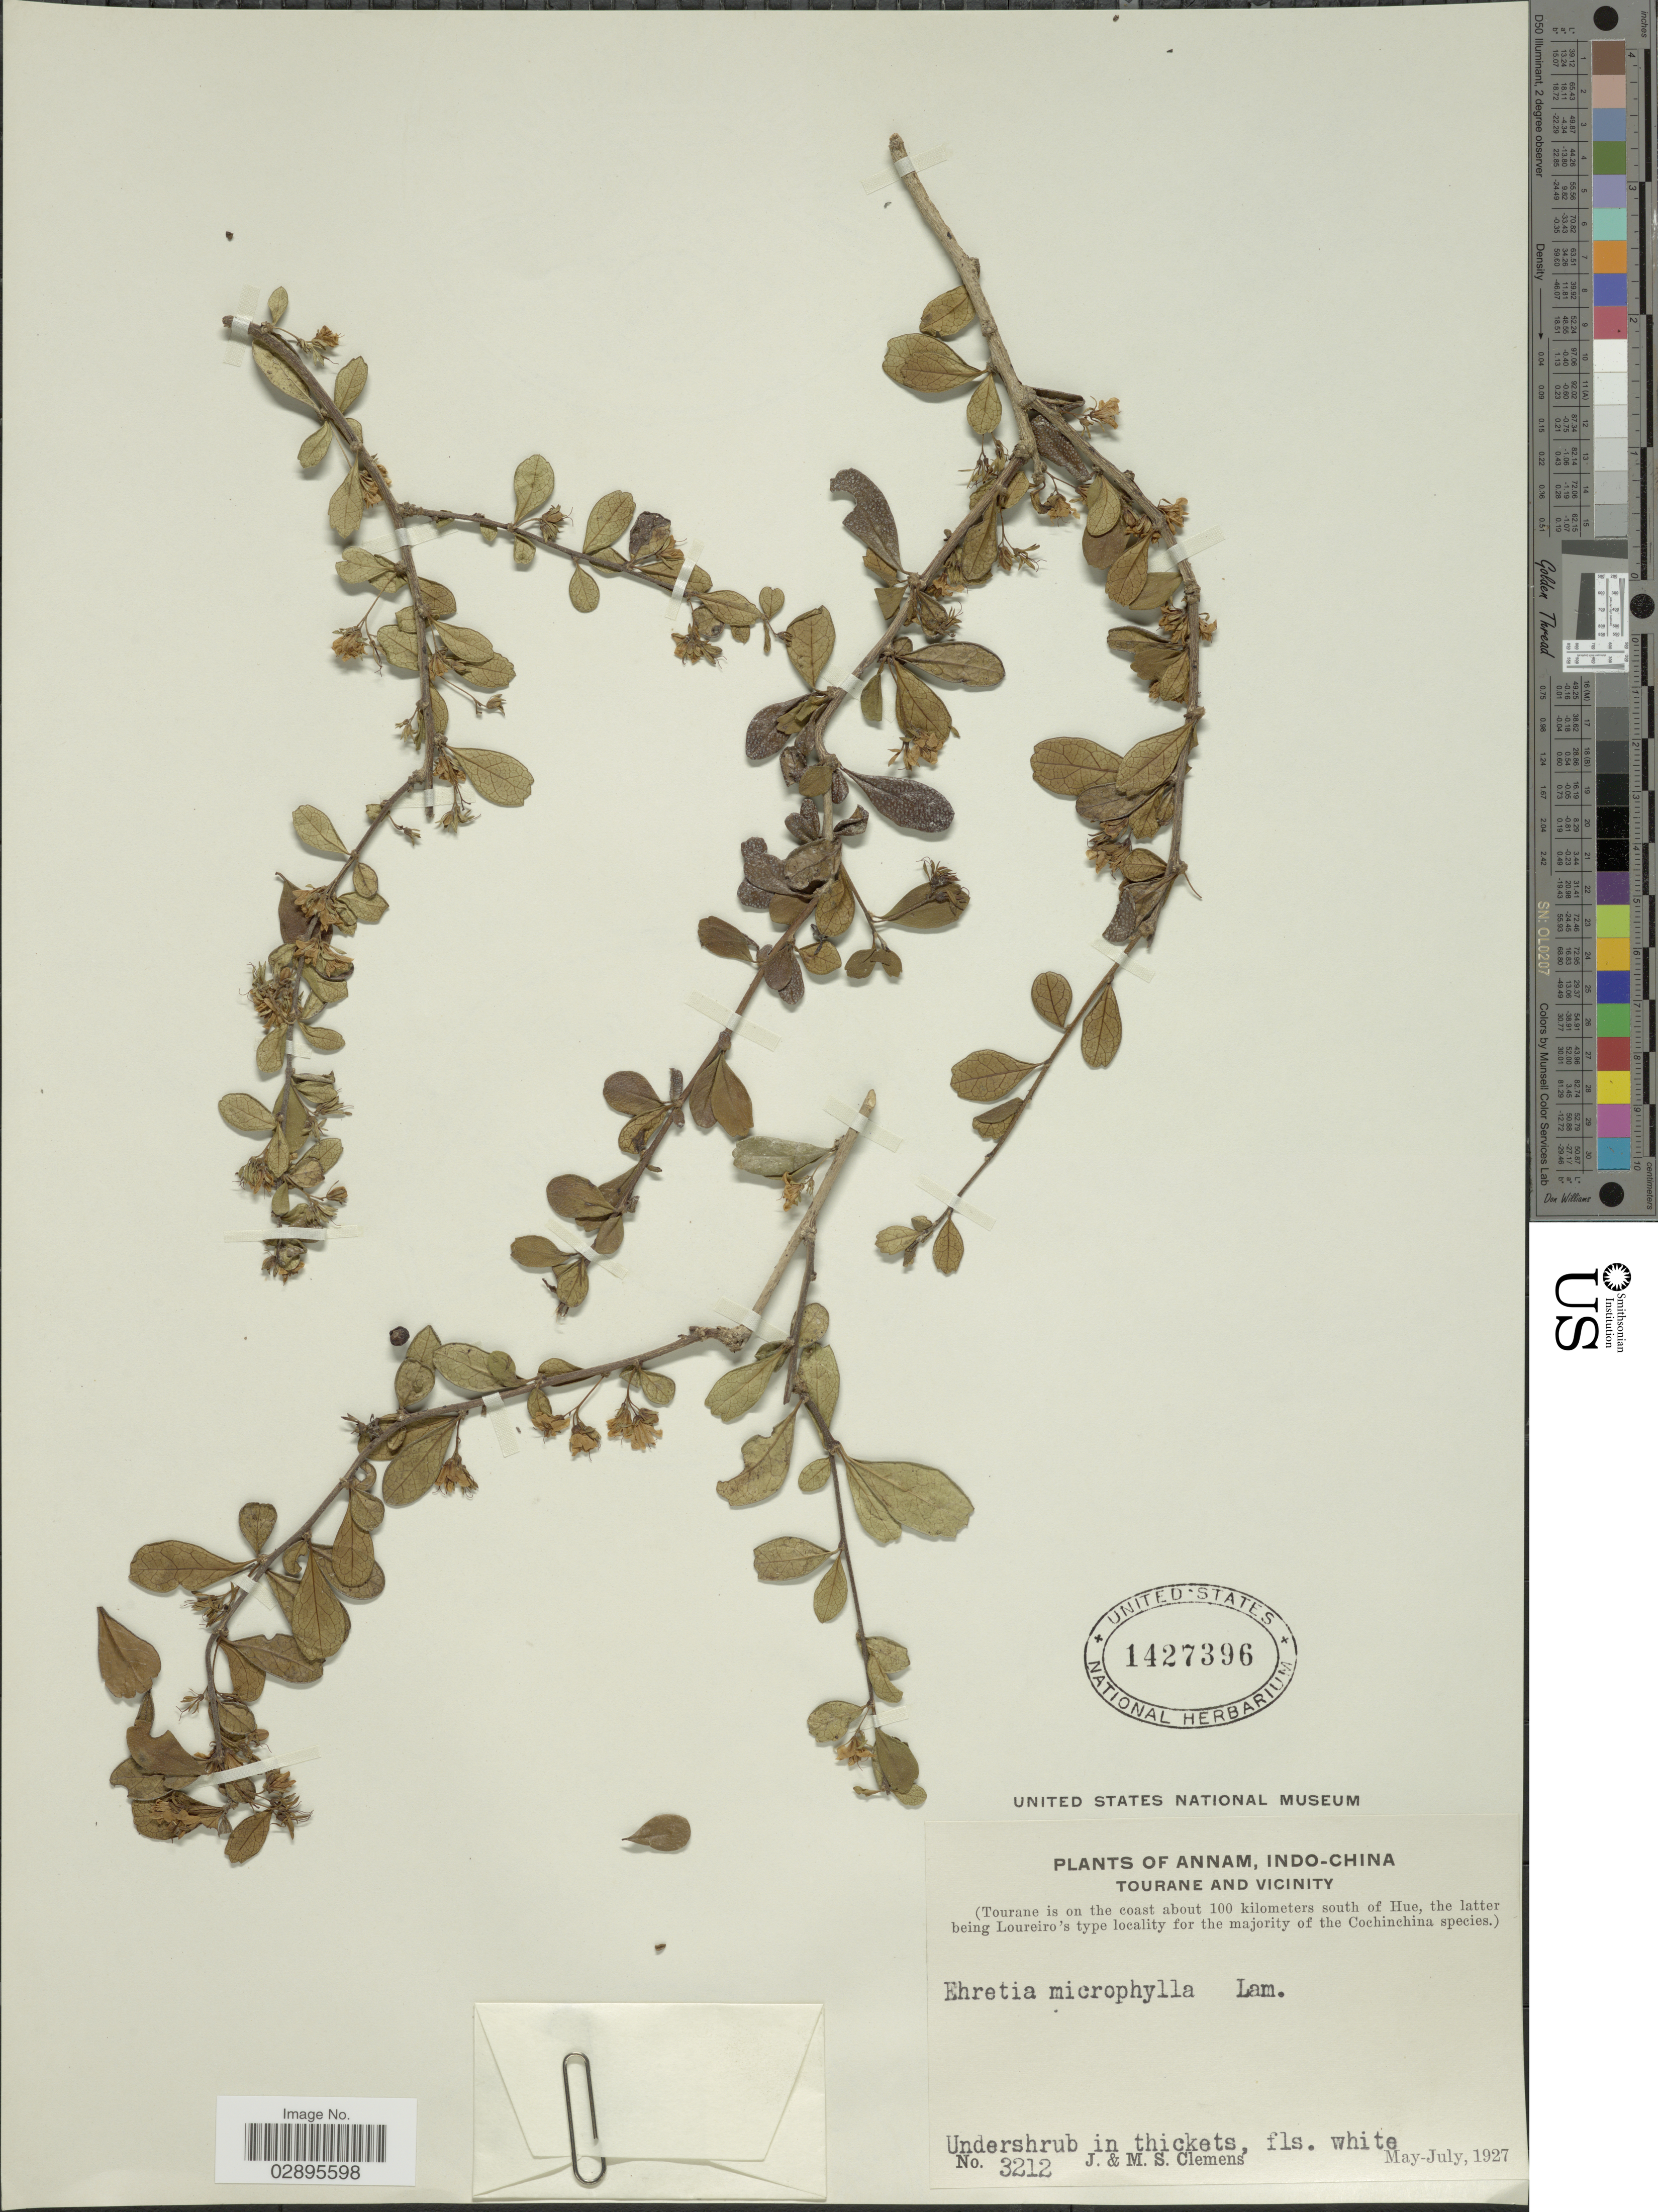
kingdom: Plantae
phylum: Tracheophyta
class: Magnoliopsida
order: Boraginales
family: Ehretiaceae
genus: Ehretia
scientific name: Ehretia microphylla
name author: Lam.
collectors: J. Clemens & M. S. Clemens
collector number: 3212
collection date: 1927-05/1927-07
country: Vietnam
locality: Annam, Indo-China tourane and vicinity. (Tourane is on the coast about 100 kilomters south of Hue, the latter being Loureiro's type locality for the majority of the Cochinchina species.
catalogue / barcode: US 1427396